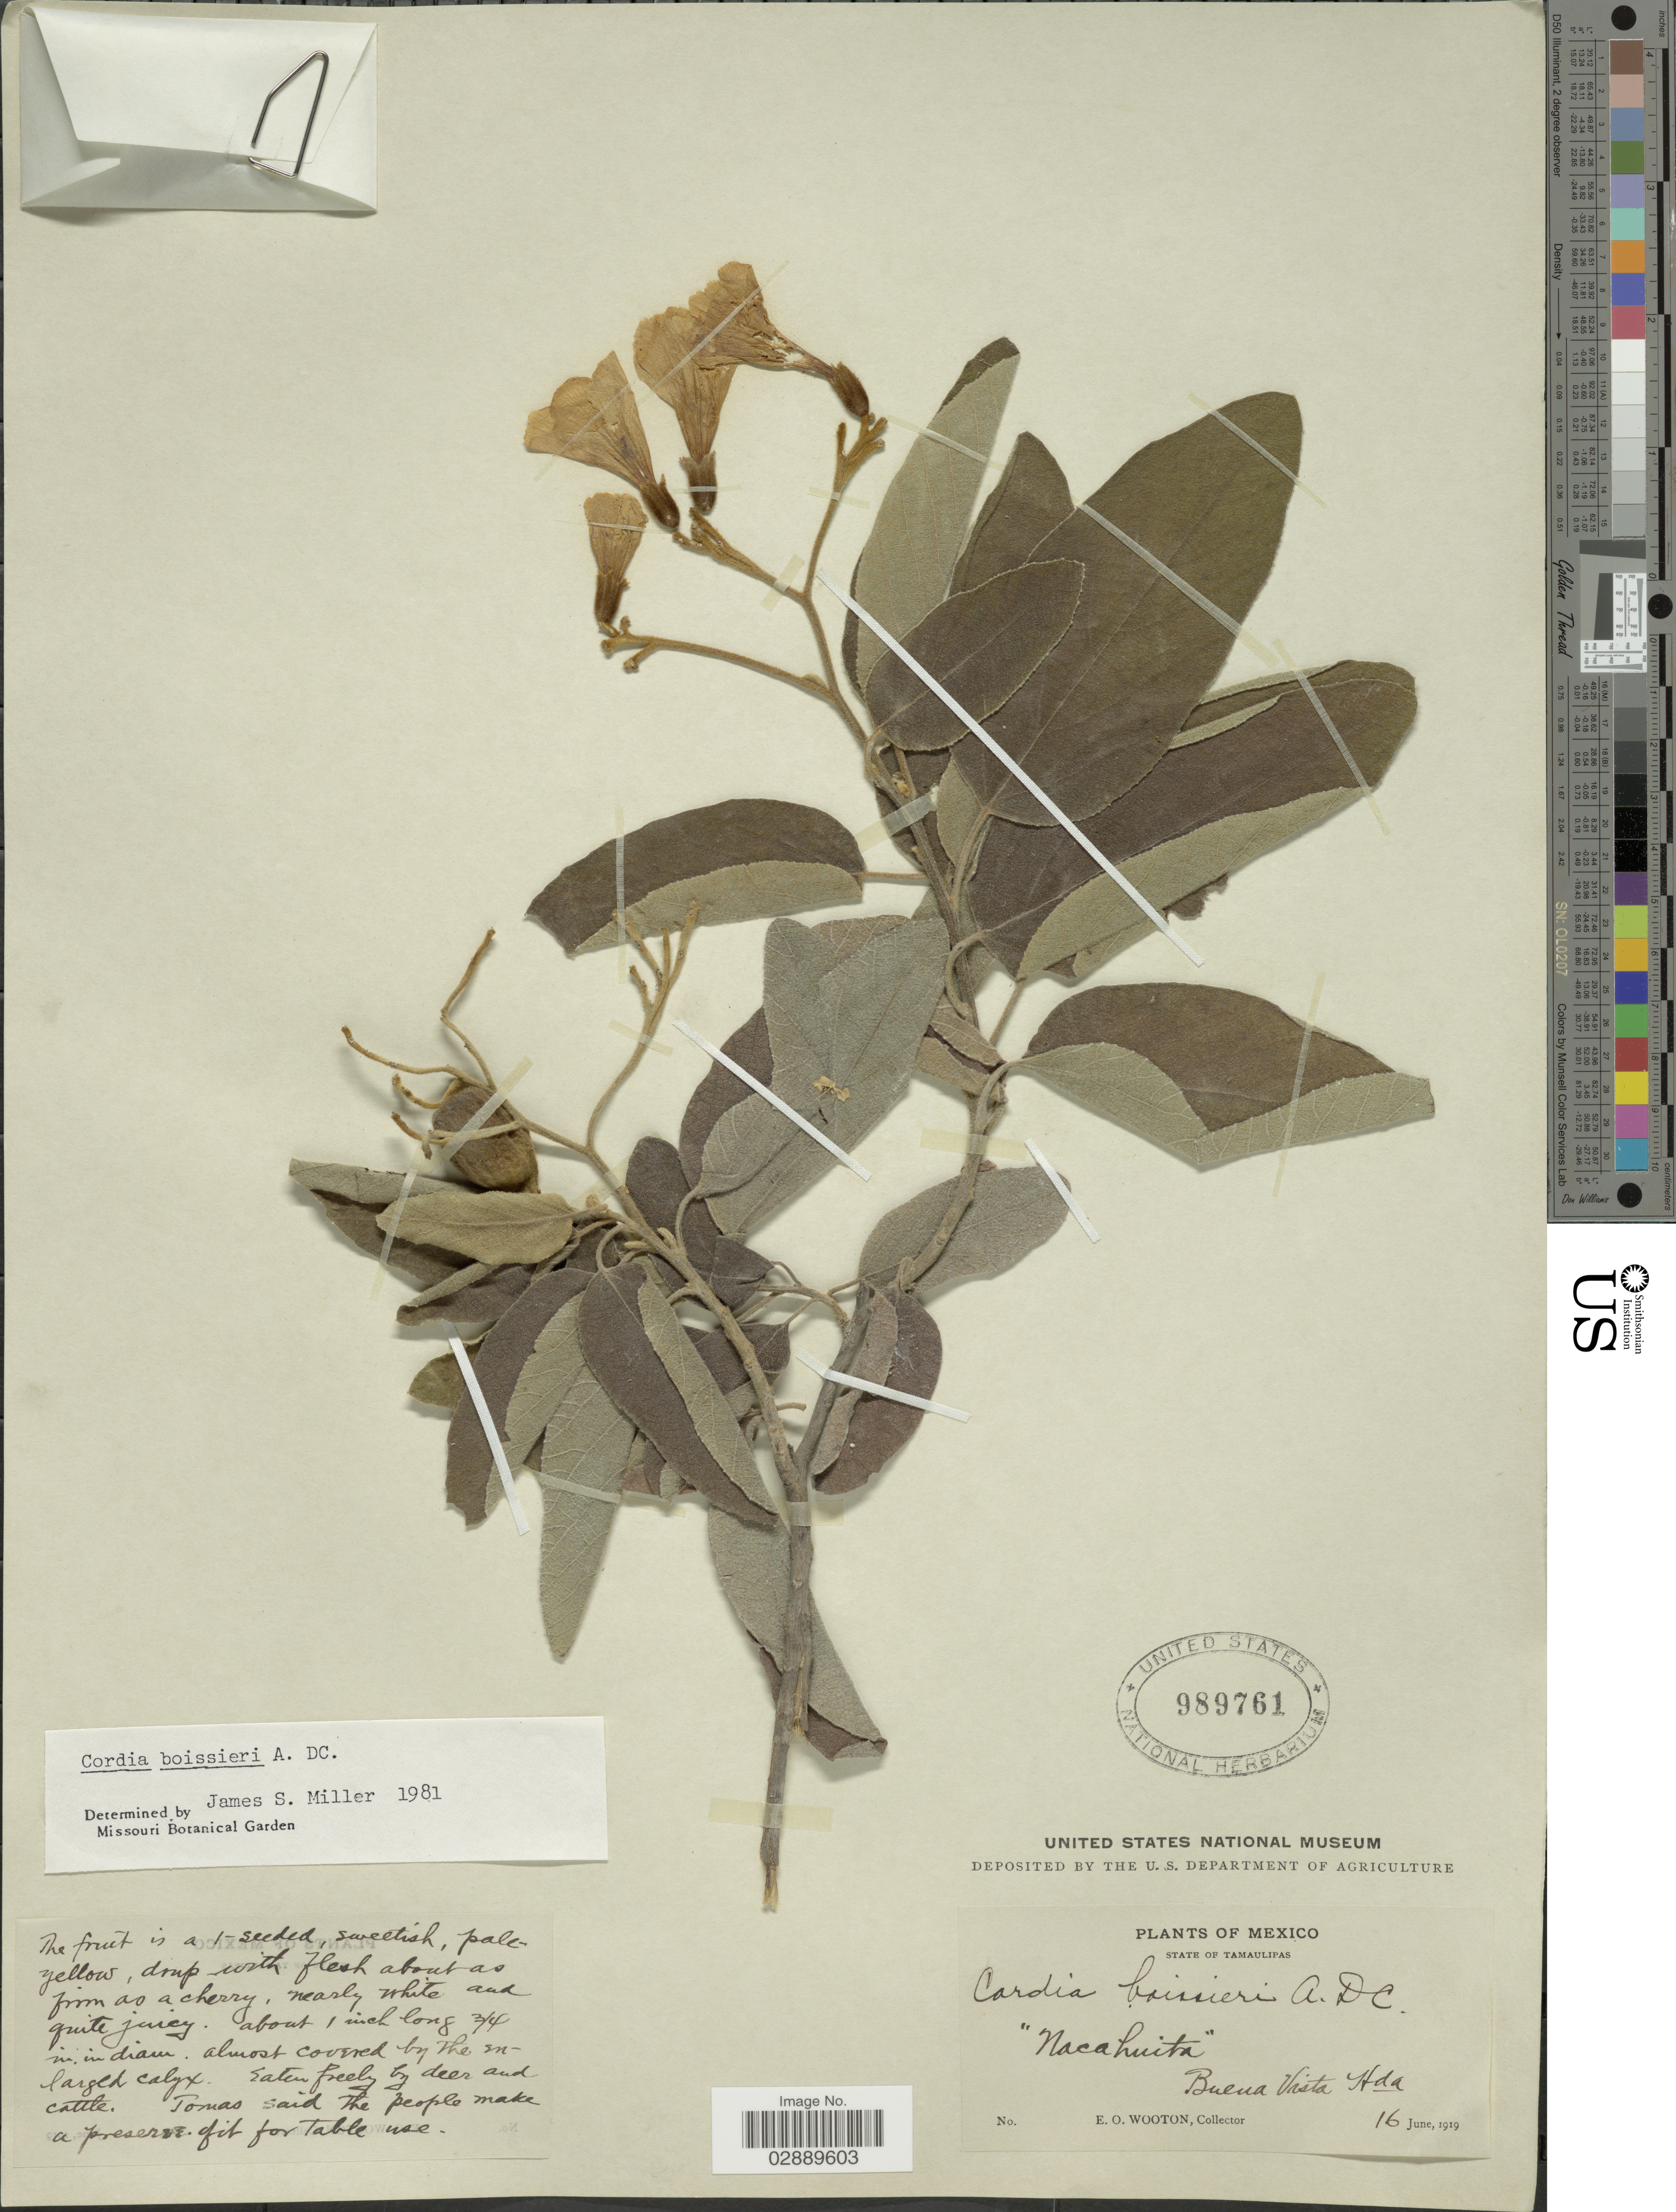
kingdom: Plantae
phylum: Tracheophyta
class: Magnoliopsida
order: Boraginales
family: Cordiaceae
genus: Cordia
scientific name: Cordia boissieri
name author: A. DC.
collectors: E. O. Wooton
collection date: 1919-06-16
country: Mexico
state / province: Tamaulipas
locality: Buena Vista Hda.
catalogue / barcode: US 989761